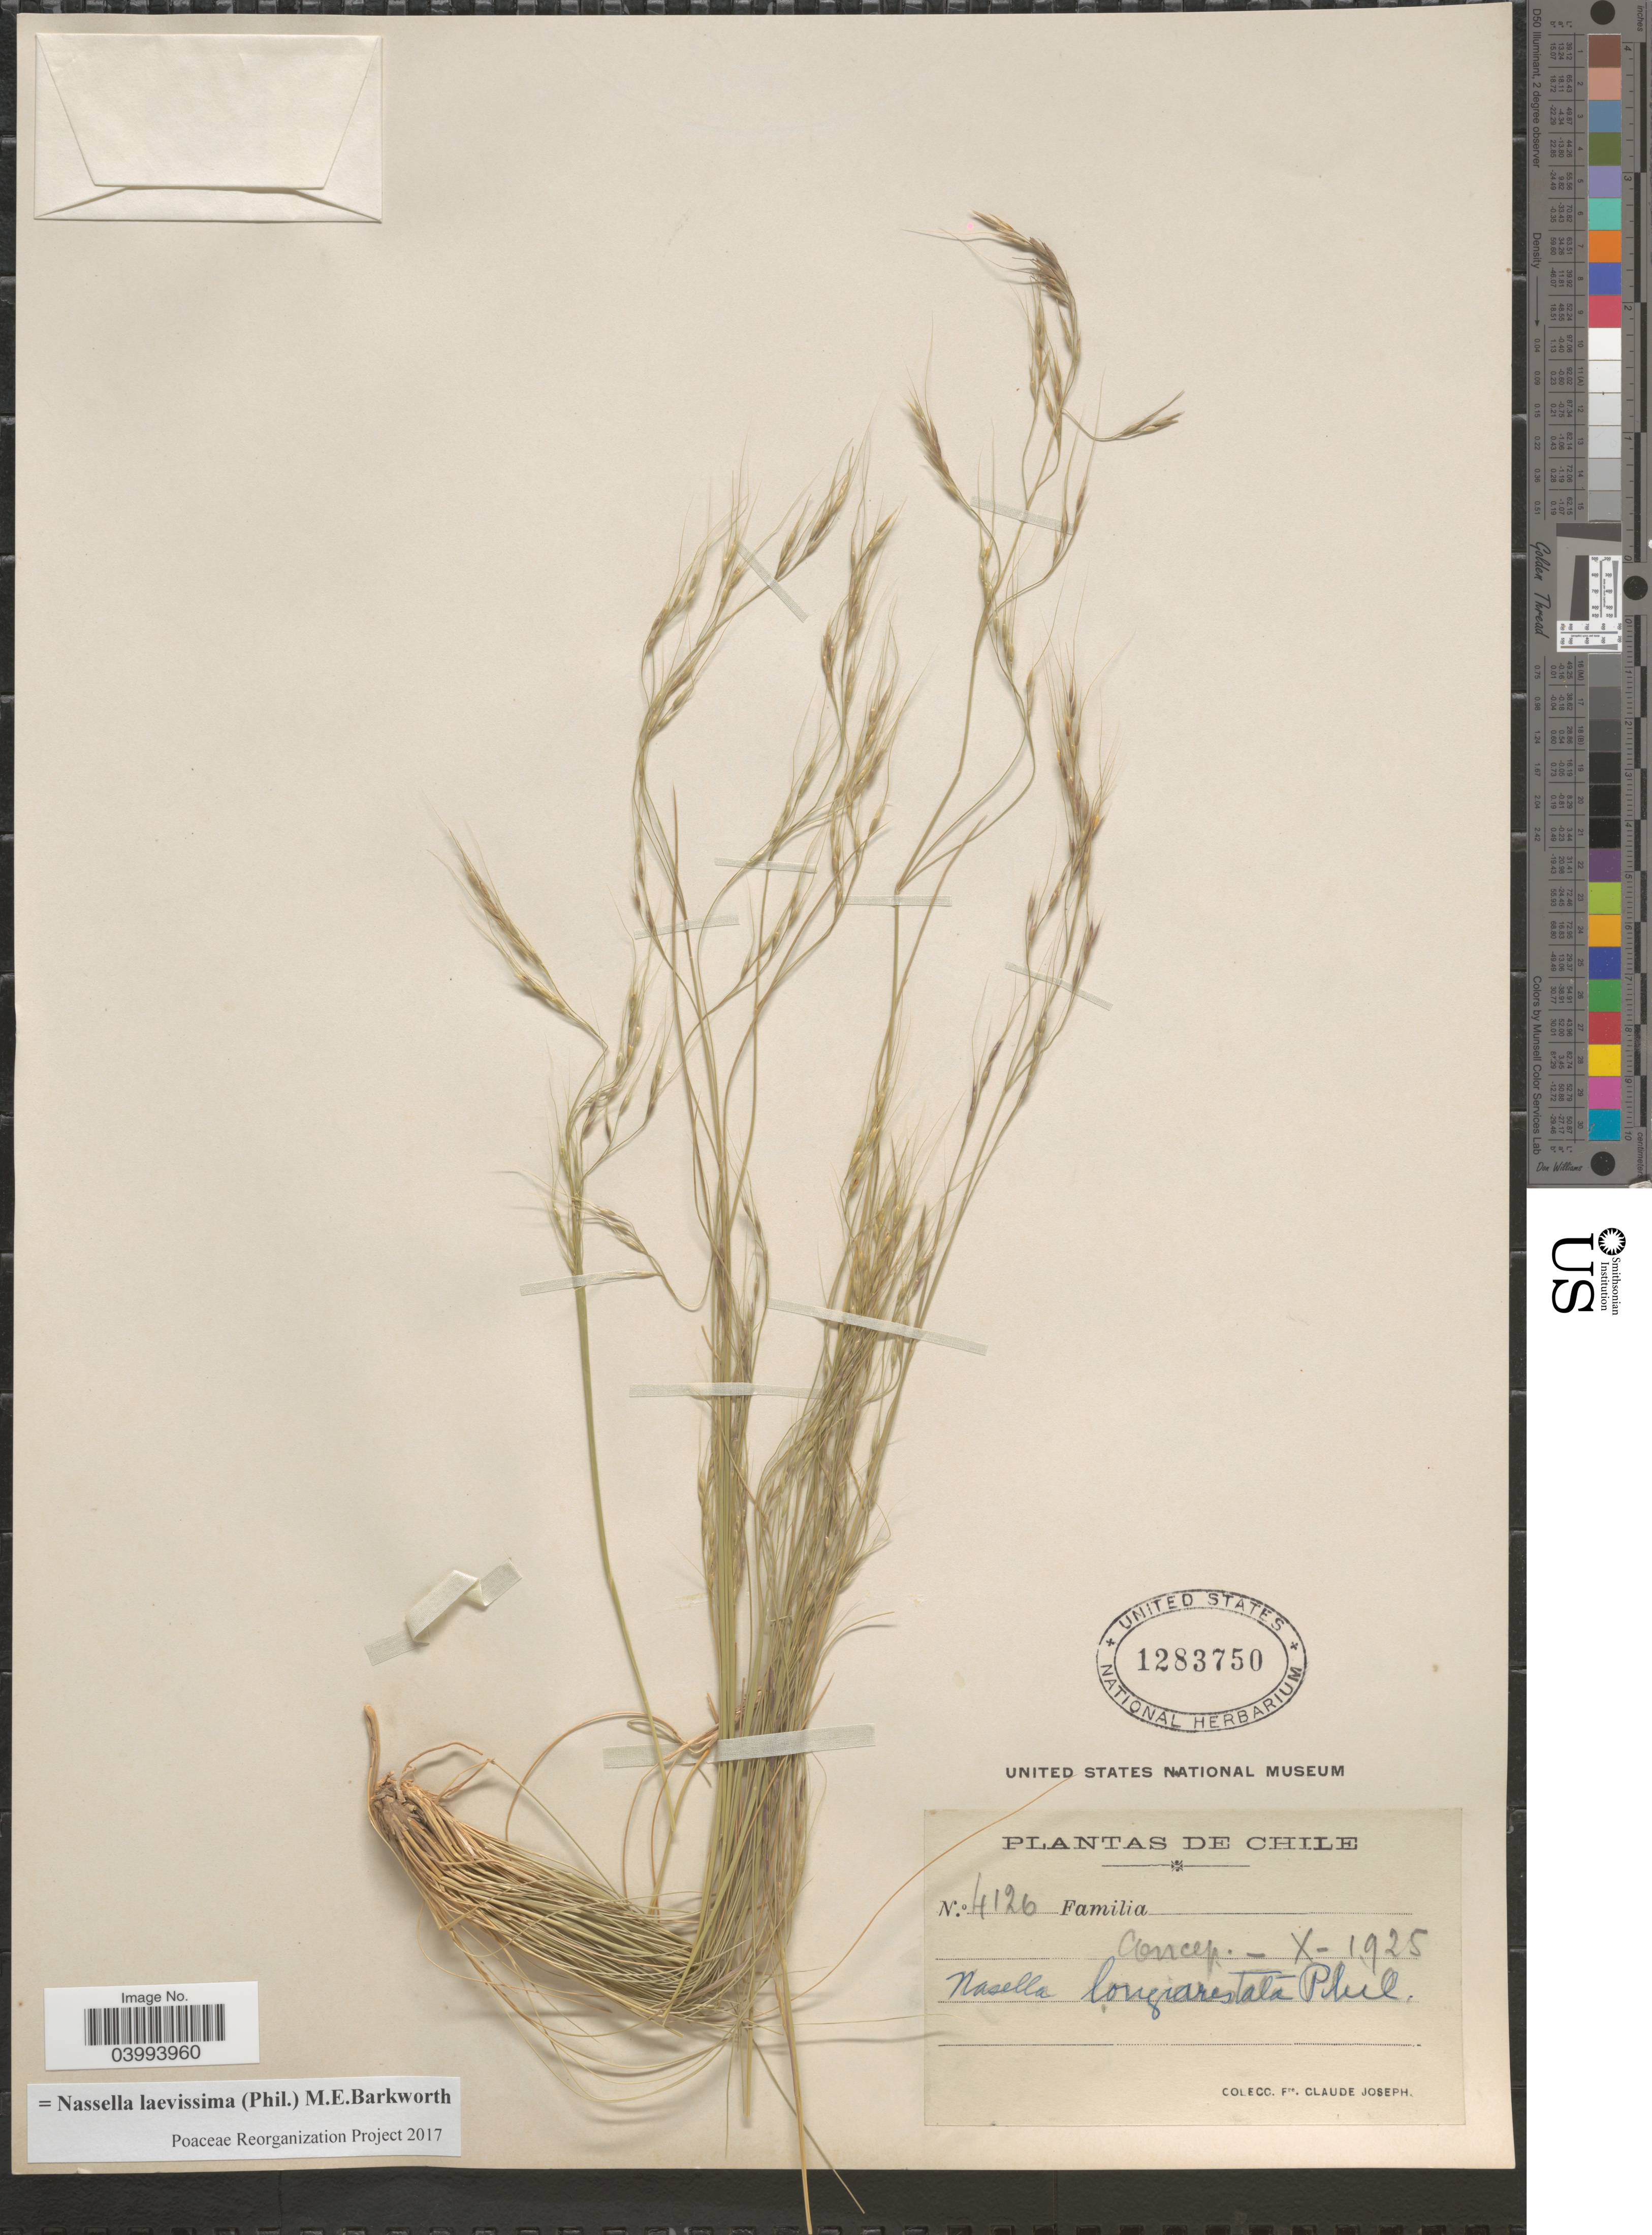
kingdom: Plantae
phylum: Tracheophyta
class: Liliopsida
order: Poales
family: Poaceae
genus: Nassella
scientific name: Nassella laevissima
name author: (Phil.) Barkworth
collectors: Bro. Claude-Joseph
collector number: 4126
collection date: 1925-10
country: Chile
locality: Concep.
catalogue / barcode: US 1283750